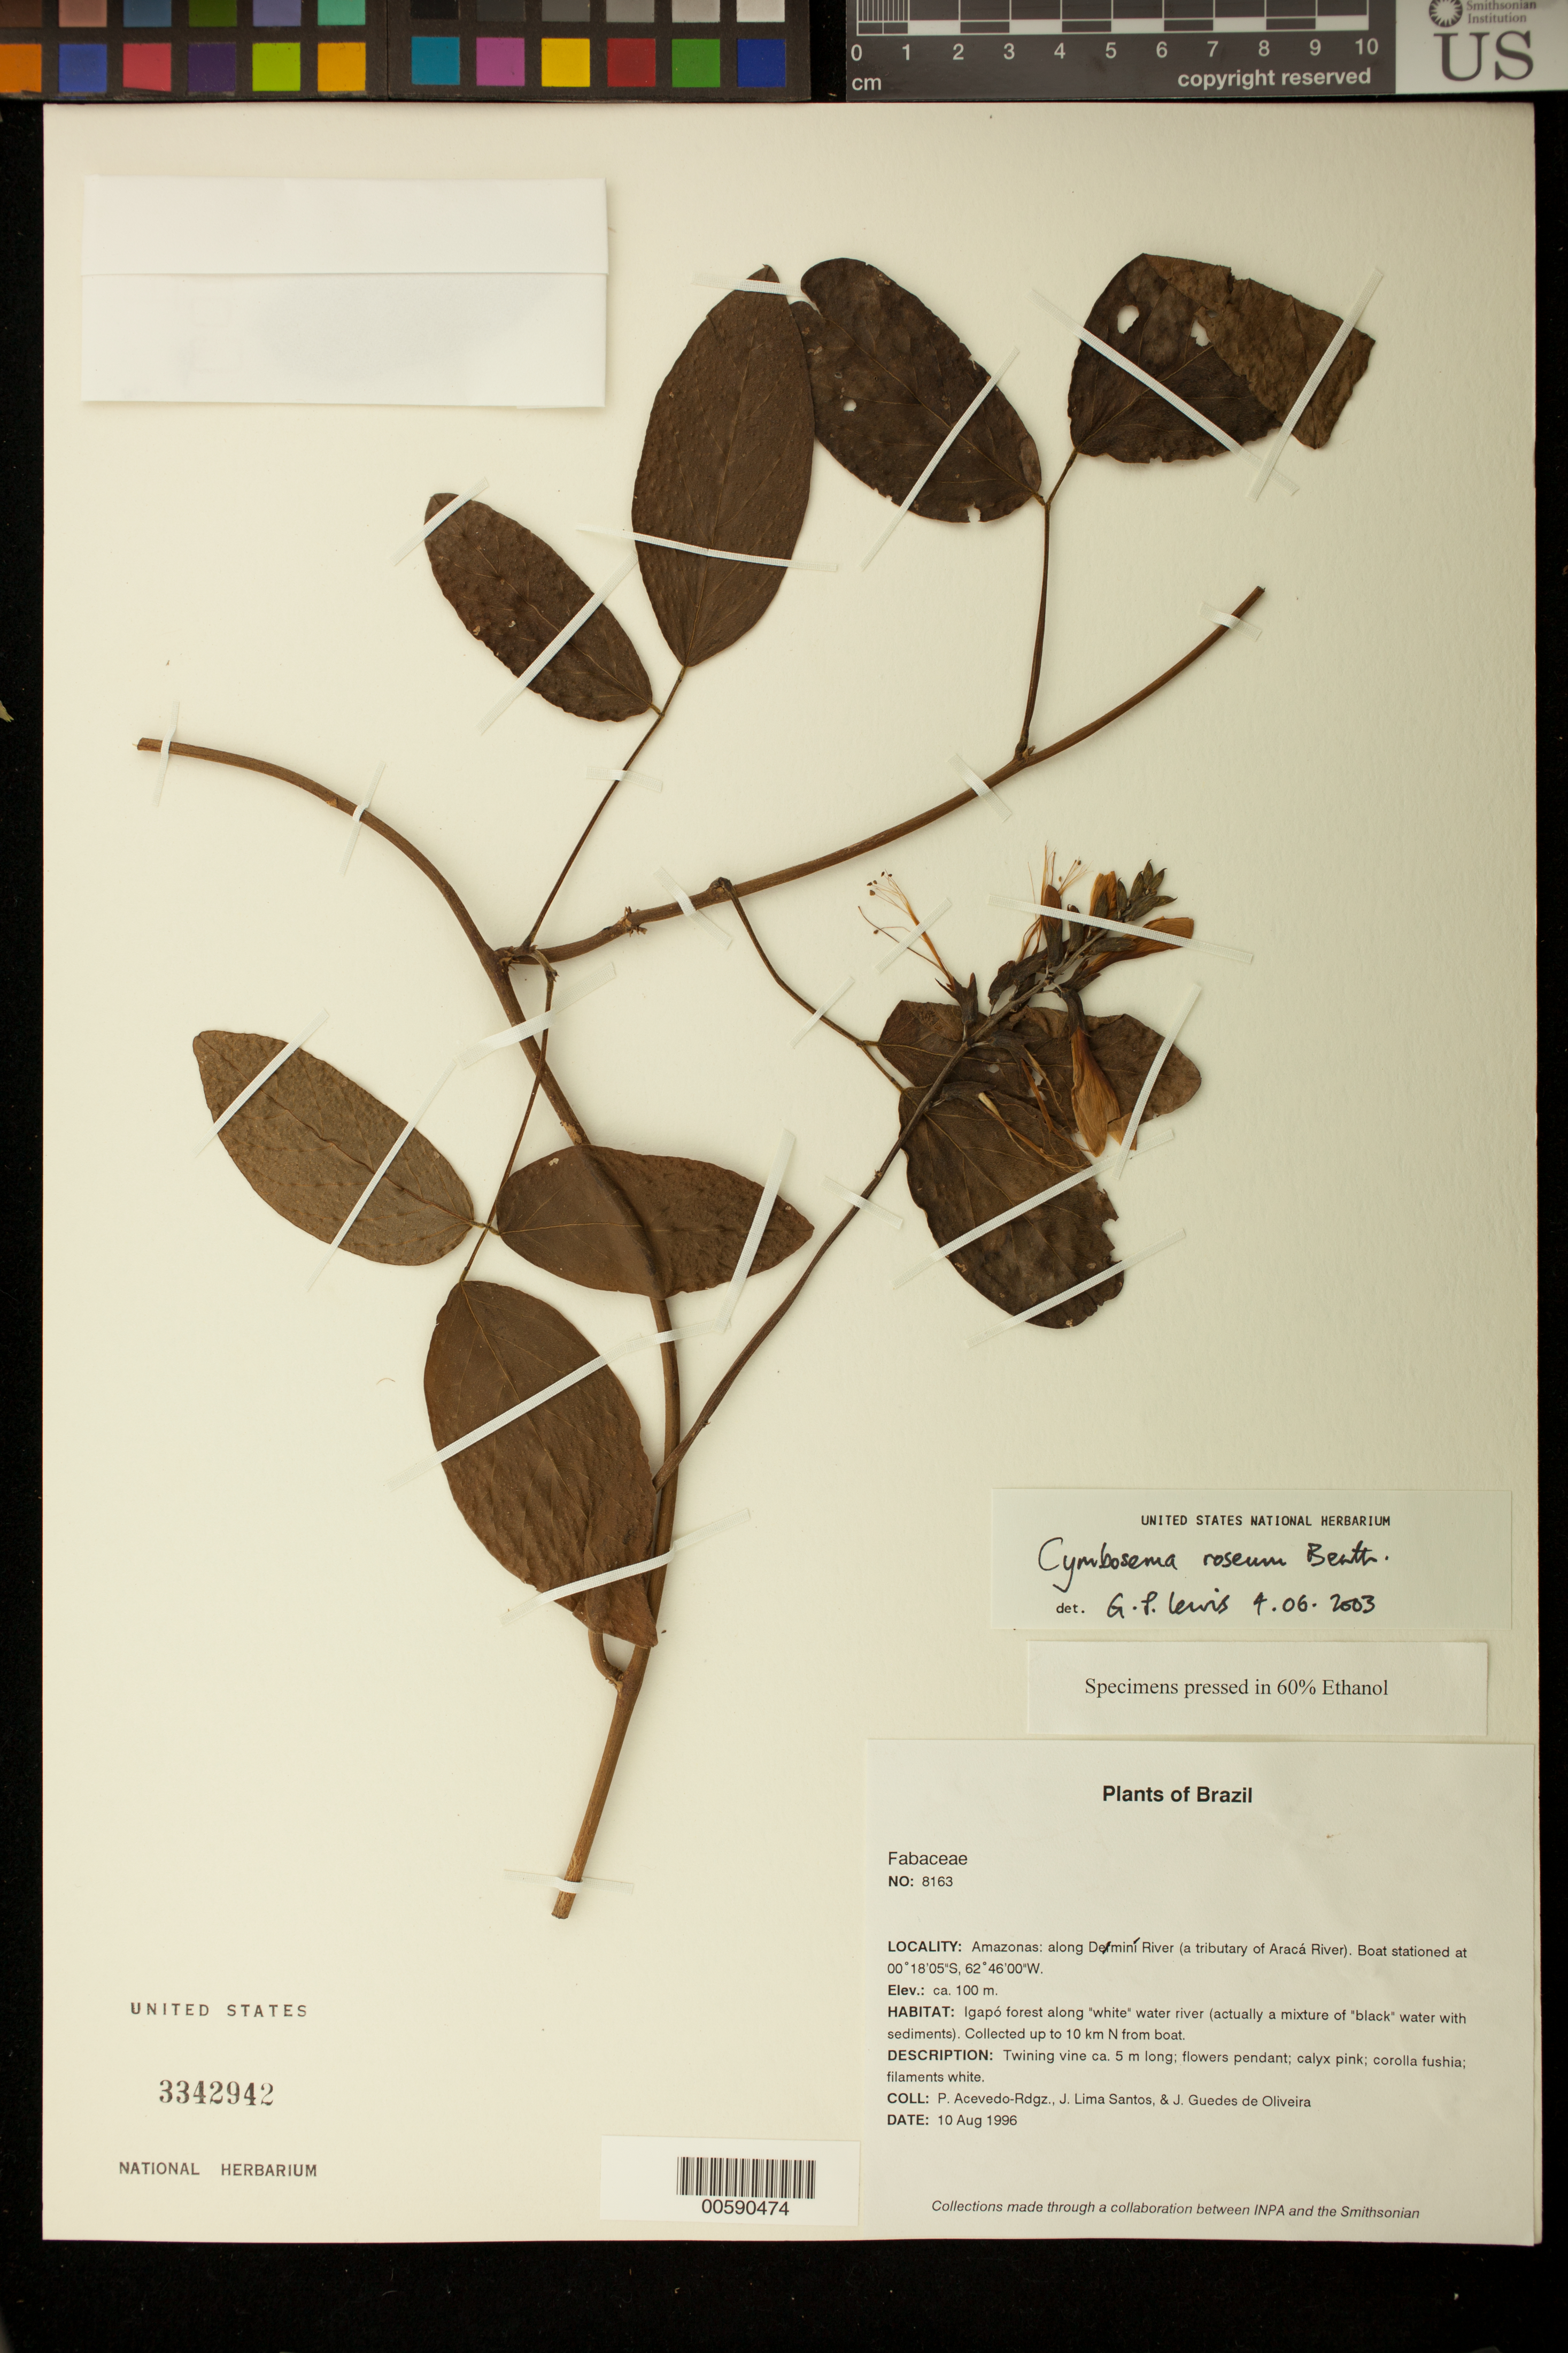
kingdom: Plantae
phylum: Tracheophyta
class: Magnoliopsida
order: Fabales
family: Fabaceae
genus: Cymbosema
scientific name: Cymbosema roseum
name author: Benth.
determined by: Lewis, Gwilym P.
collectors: P. Acevedo-Rodr., J. L. Santos & J. Guedes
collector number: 8163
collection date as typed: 10 Aug 1996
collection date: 1996-08-10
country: Brazil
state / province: Amazonas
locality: Amazonas: along Deminí River (a tributary of Araca River). Boat stationed at coordinates.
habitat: "White" water river, actually a mixture of "black" water with sediments. Collected up to 10 km N from boat.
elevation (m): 100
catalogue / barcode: US 3342942